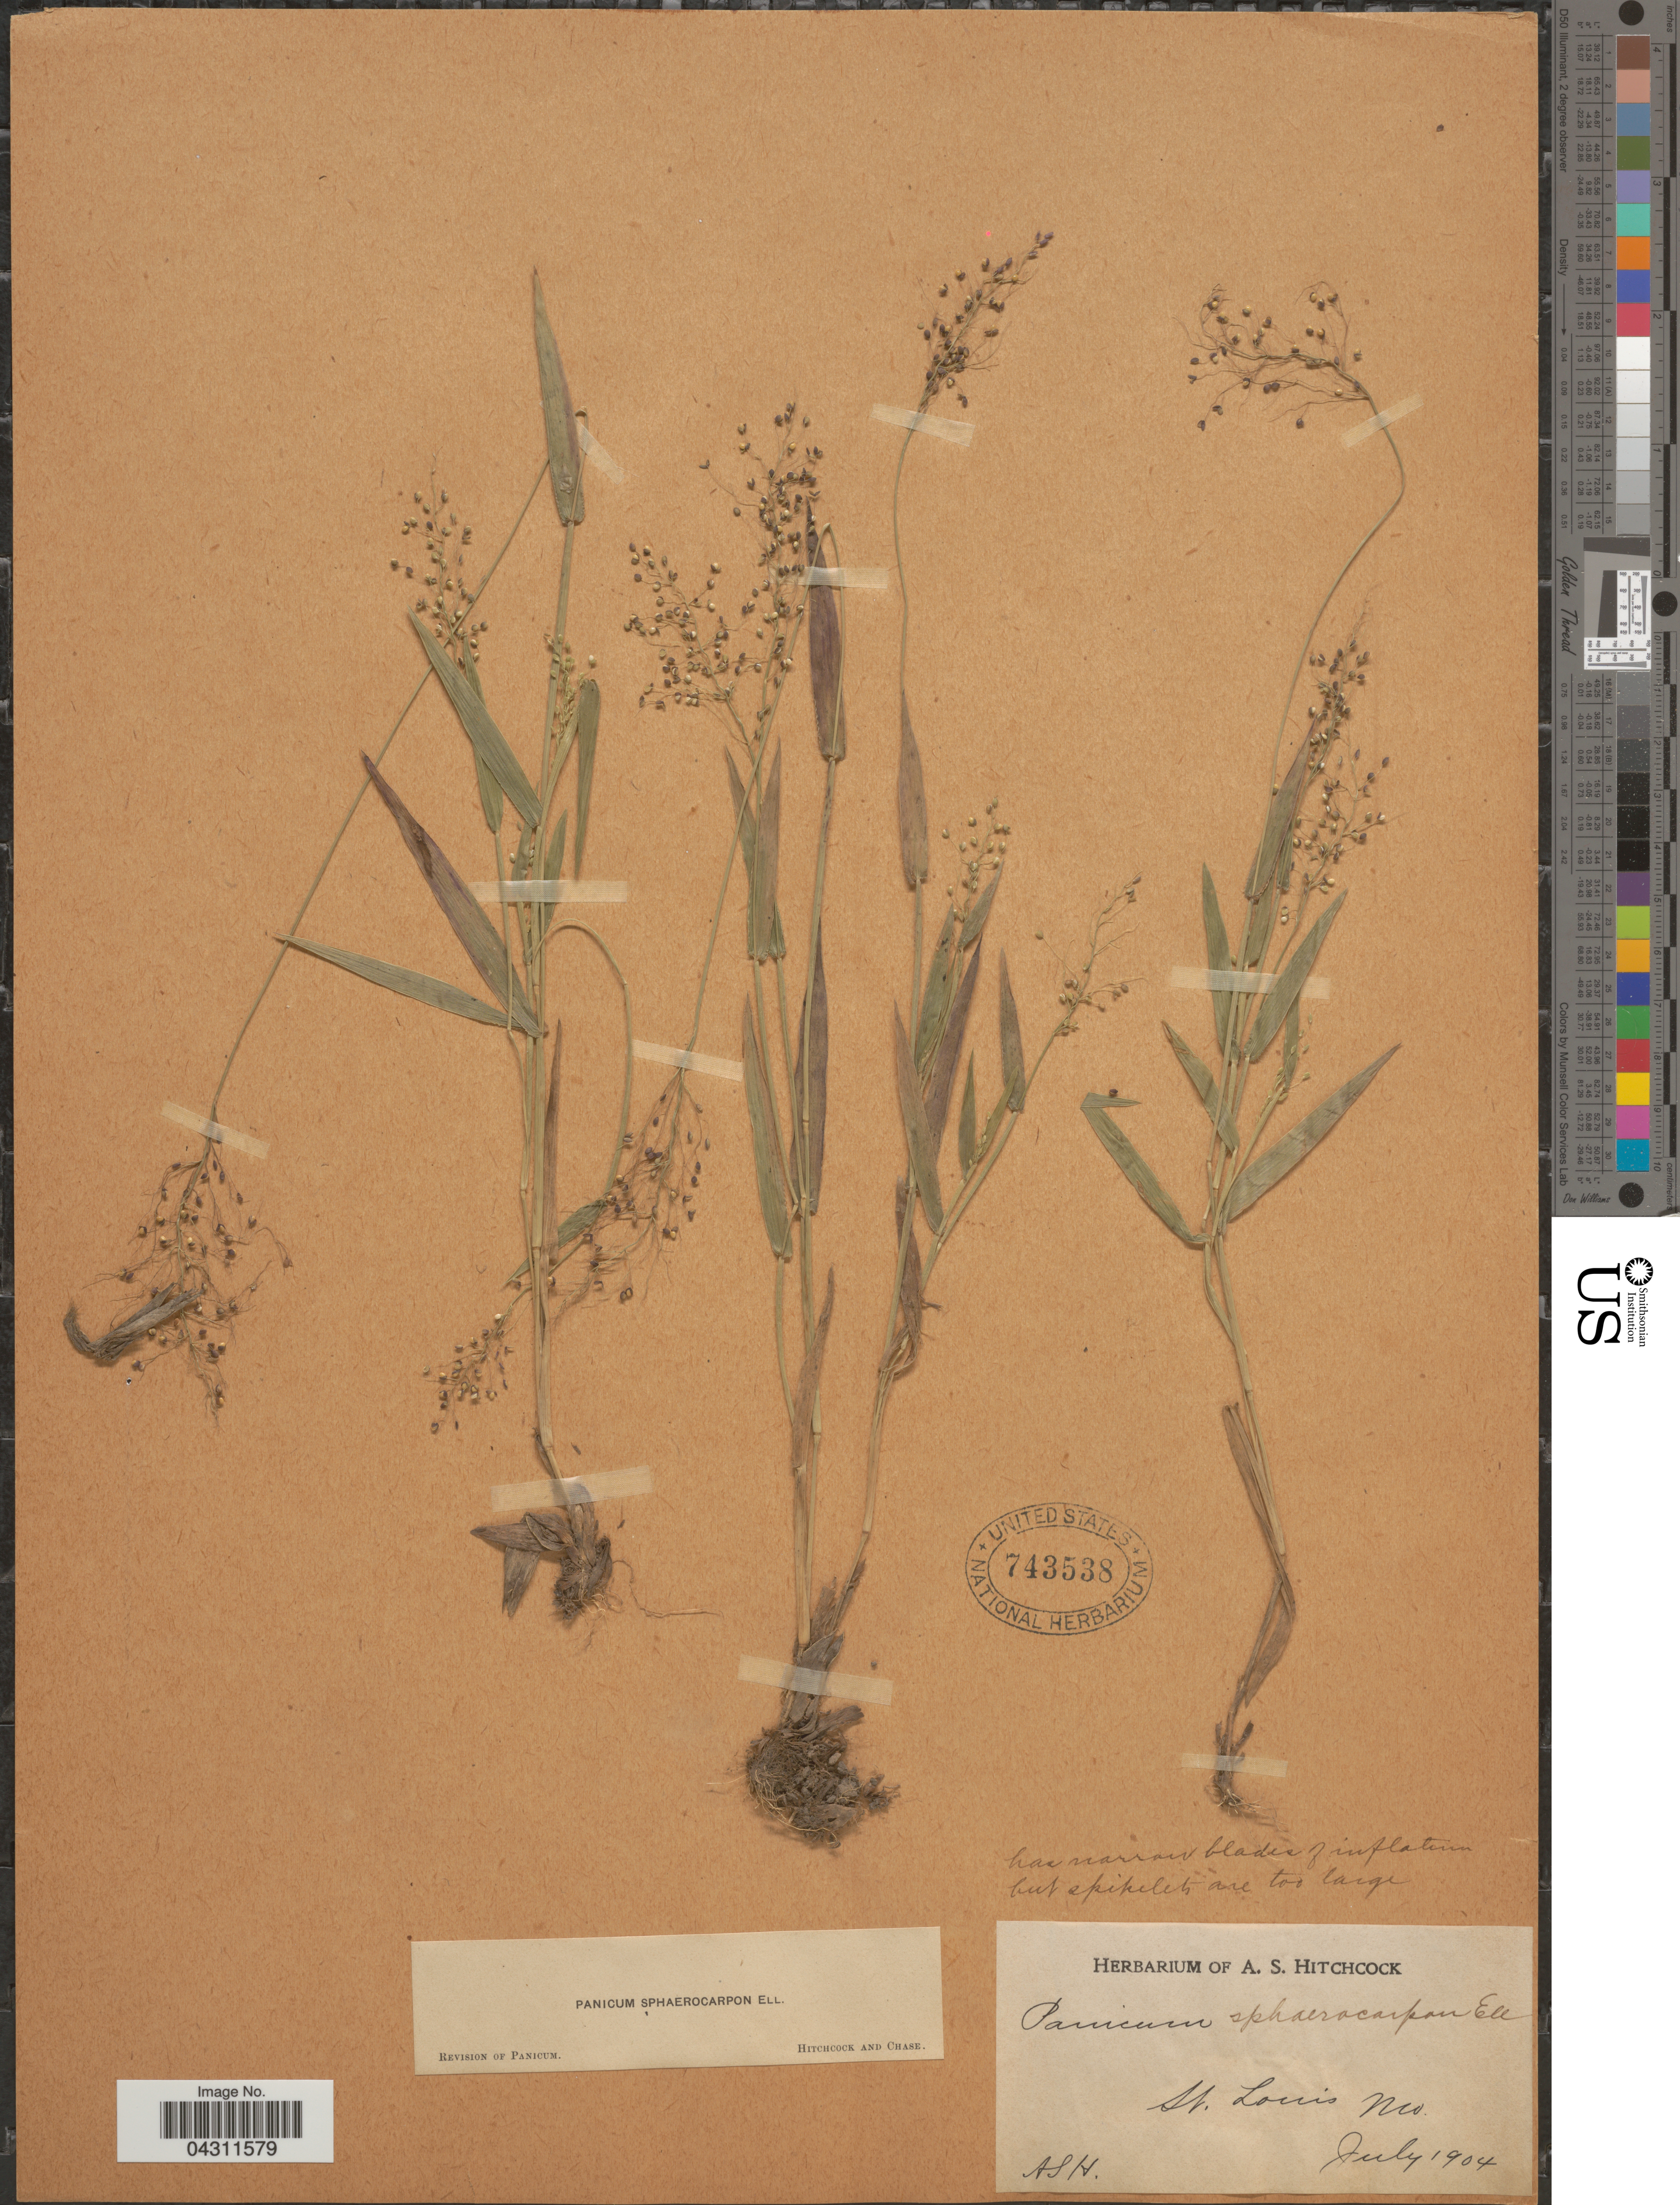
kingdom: Plantae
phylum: Tracheophyta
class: Liliopsida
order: Poales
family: Poaceae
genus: Dichanthelium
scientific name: Dichanthelium strigosum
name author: (Muhl. ex Elliott) Freckmann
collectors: A. S. Hitchcock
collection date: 1904-07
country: United States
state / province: Missouri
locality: St. Louis.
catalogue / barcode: US 743538